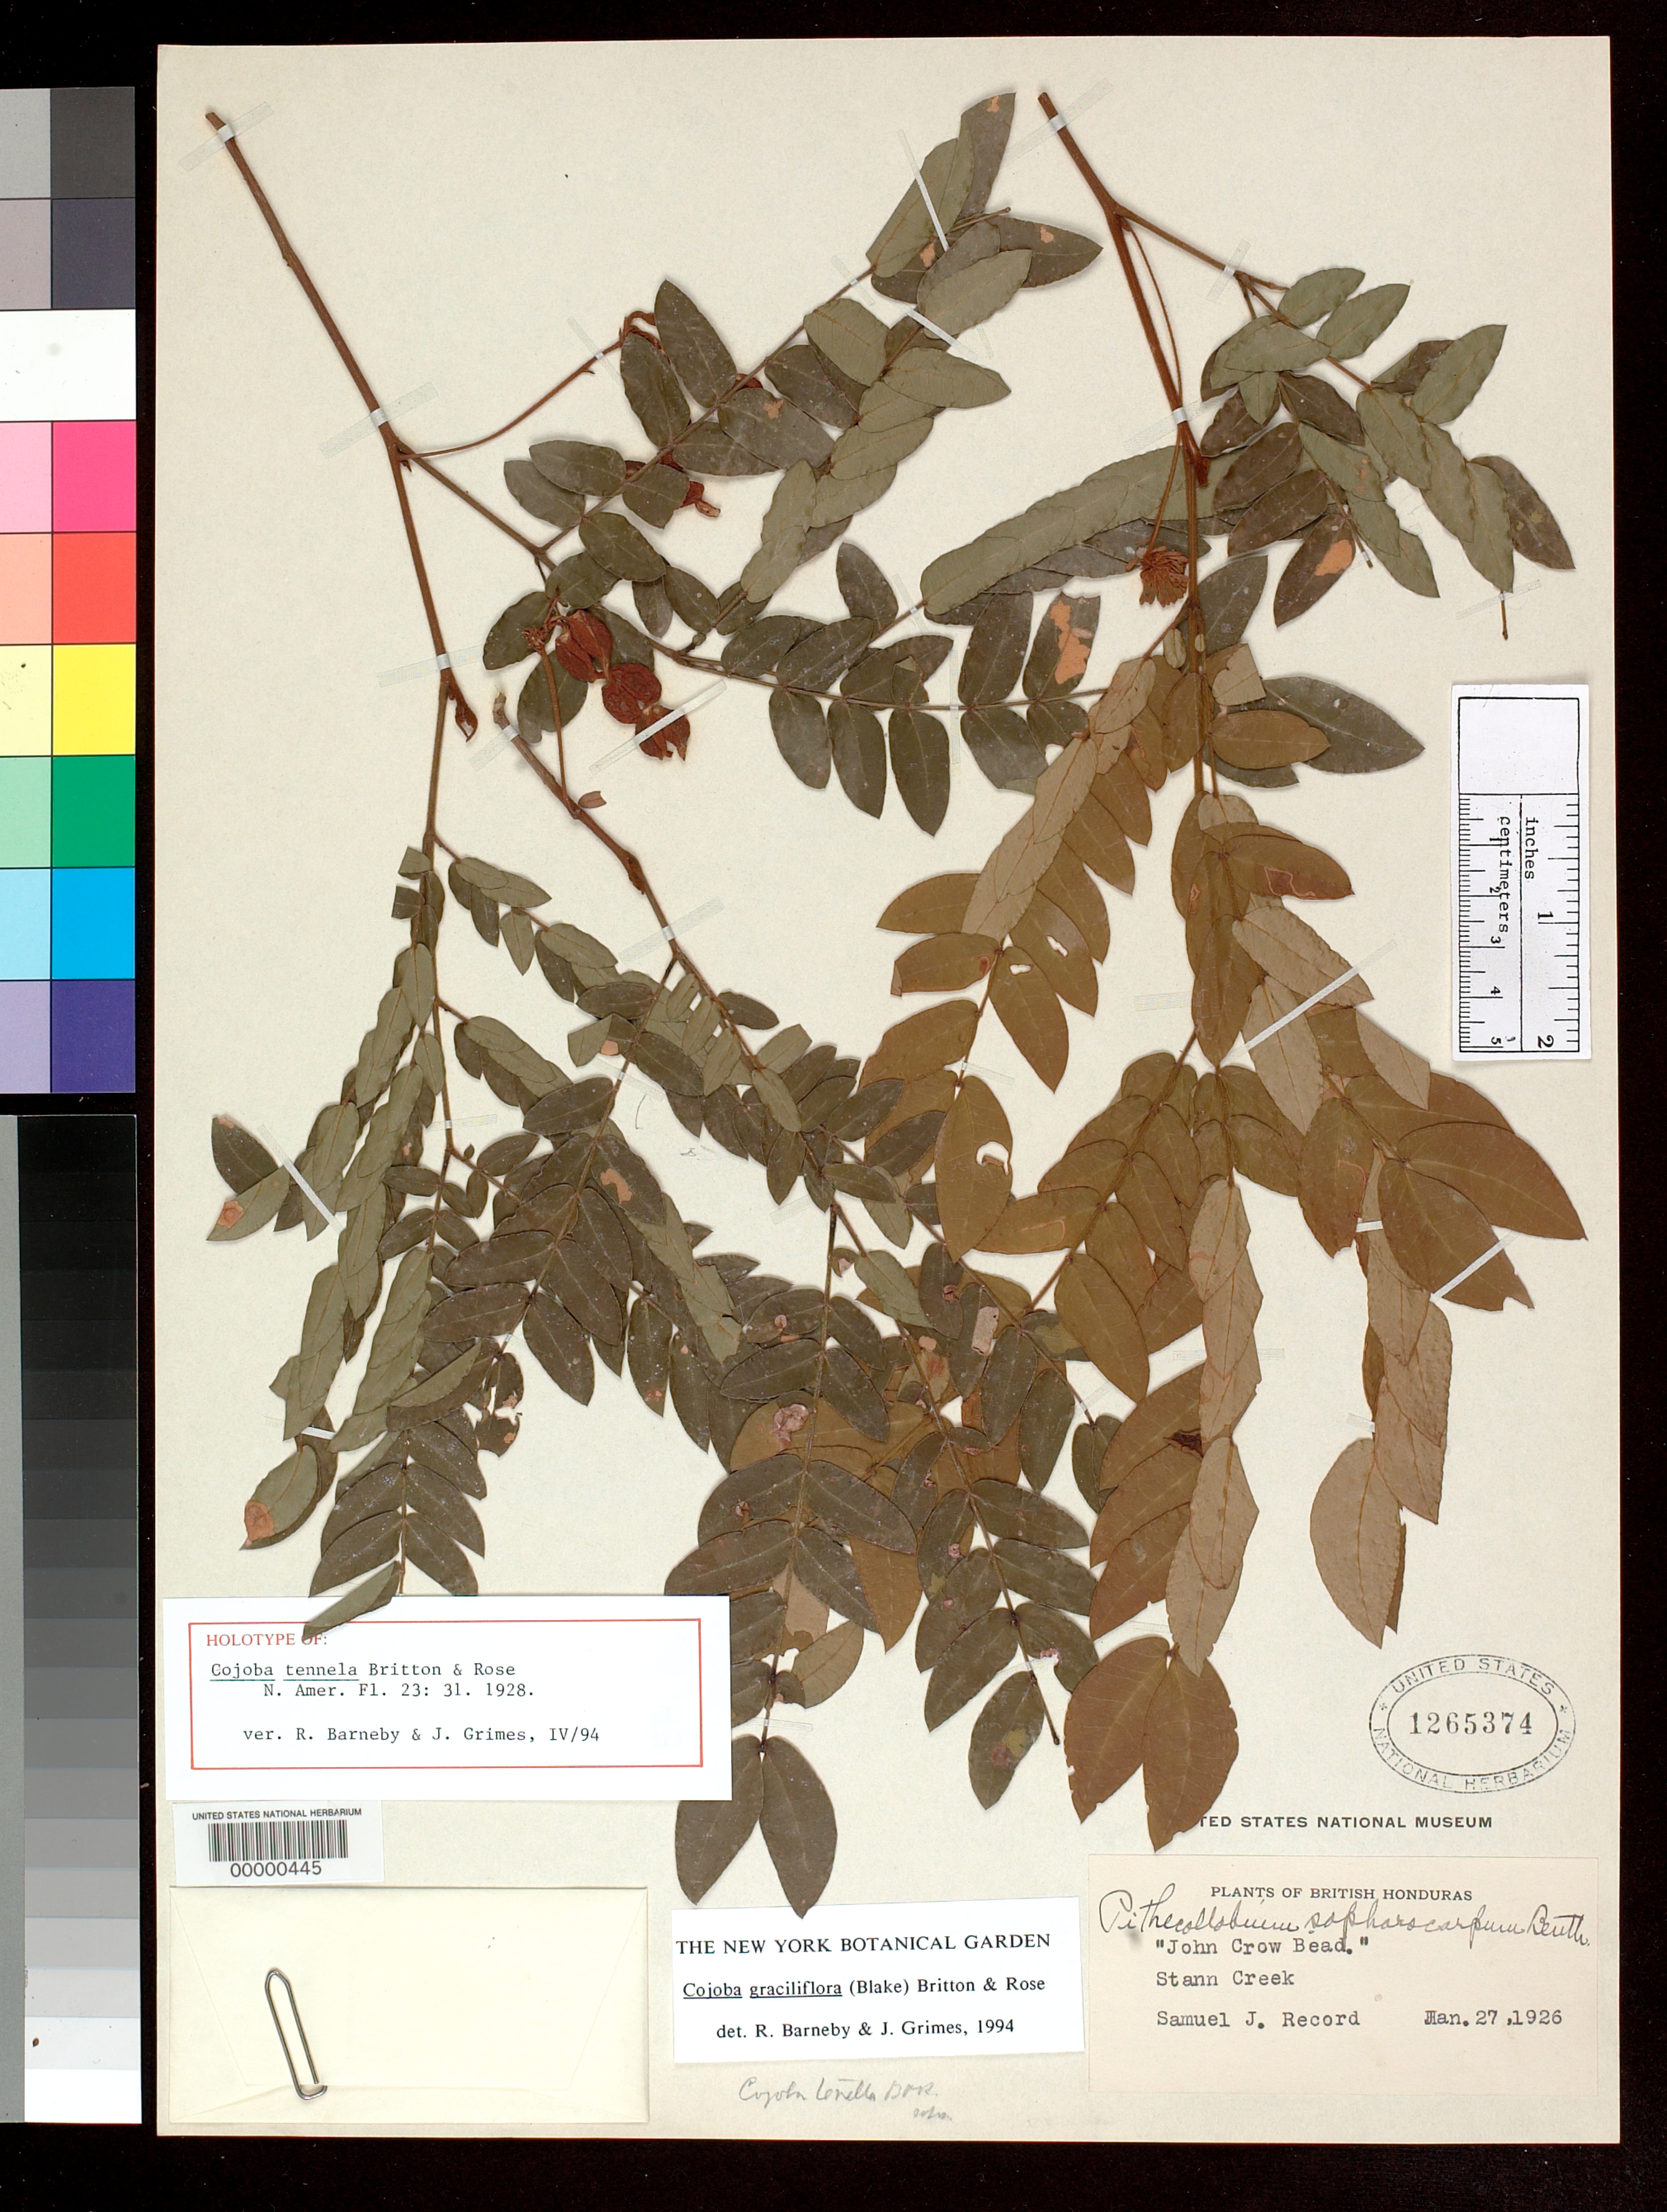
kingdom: Plantae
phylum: Tracheophyta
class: Magnoliopsida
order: Fabales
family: Fabaceae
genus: Cojoba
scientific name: Cojoba tennella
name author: Britton & Rose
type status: Holotype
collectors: S. J. Record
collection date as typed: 27 Jan 1926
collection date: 1926-01-27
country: Belize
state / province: Stann Creek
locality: John Crow Bead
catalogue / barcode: US 1265374